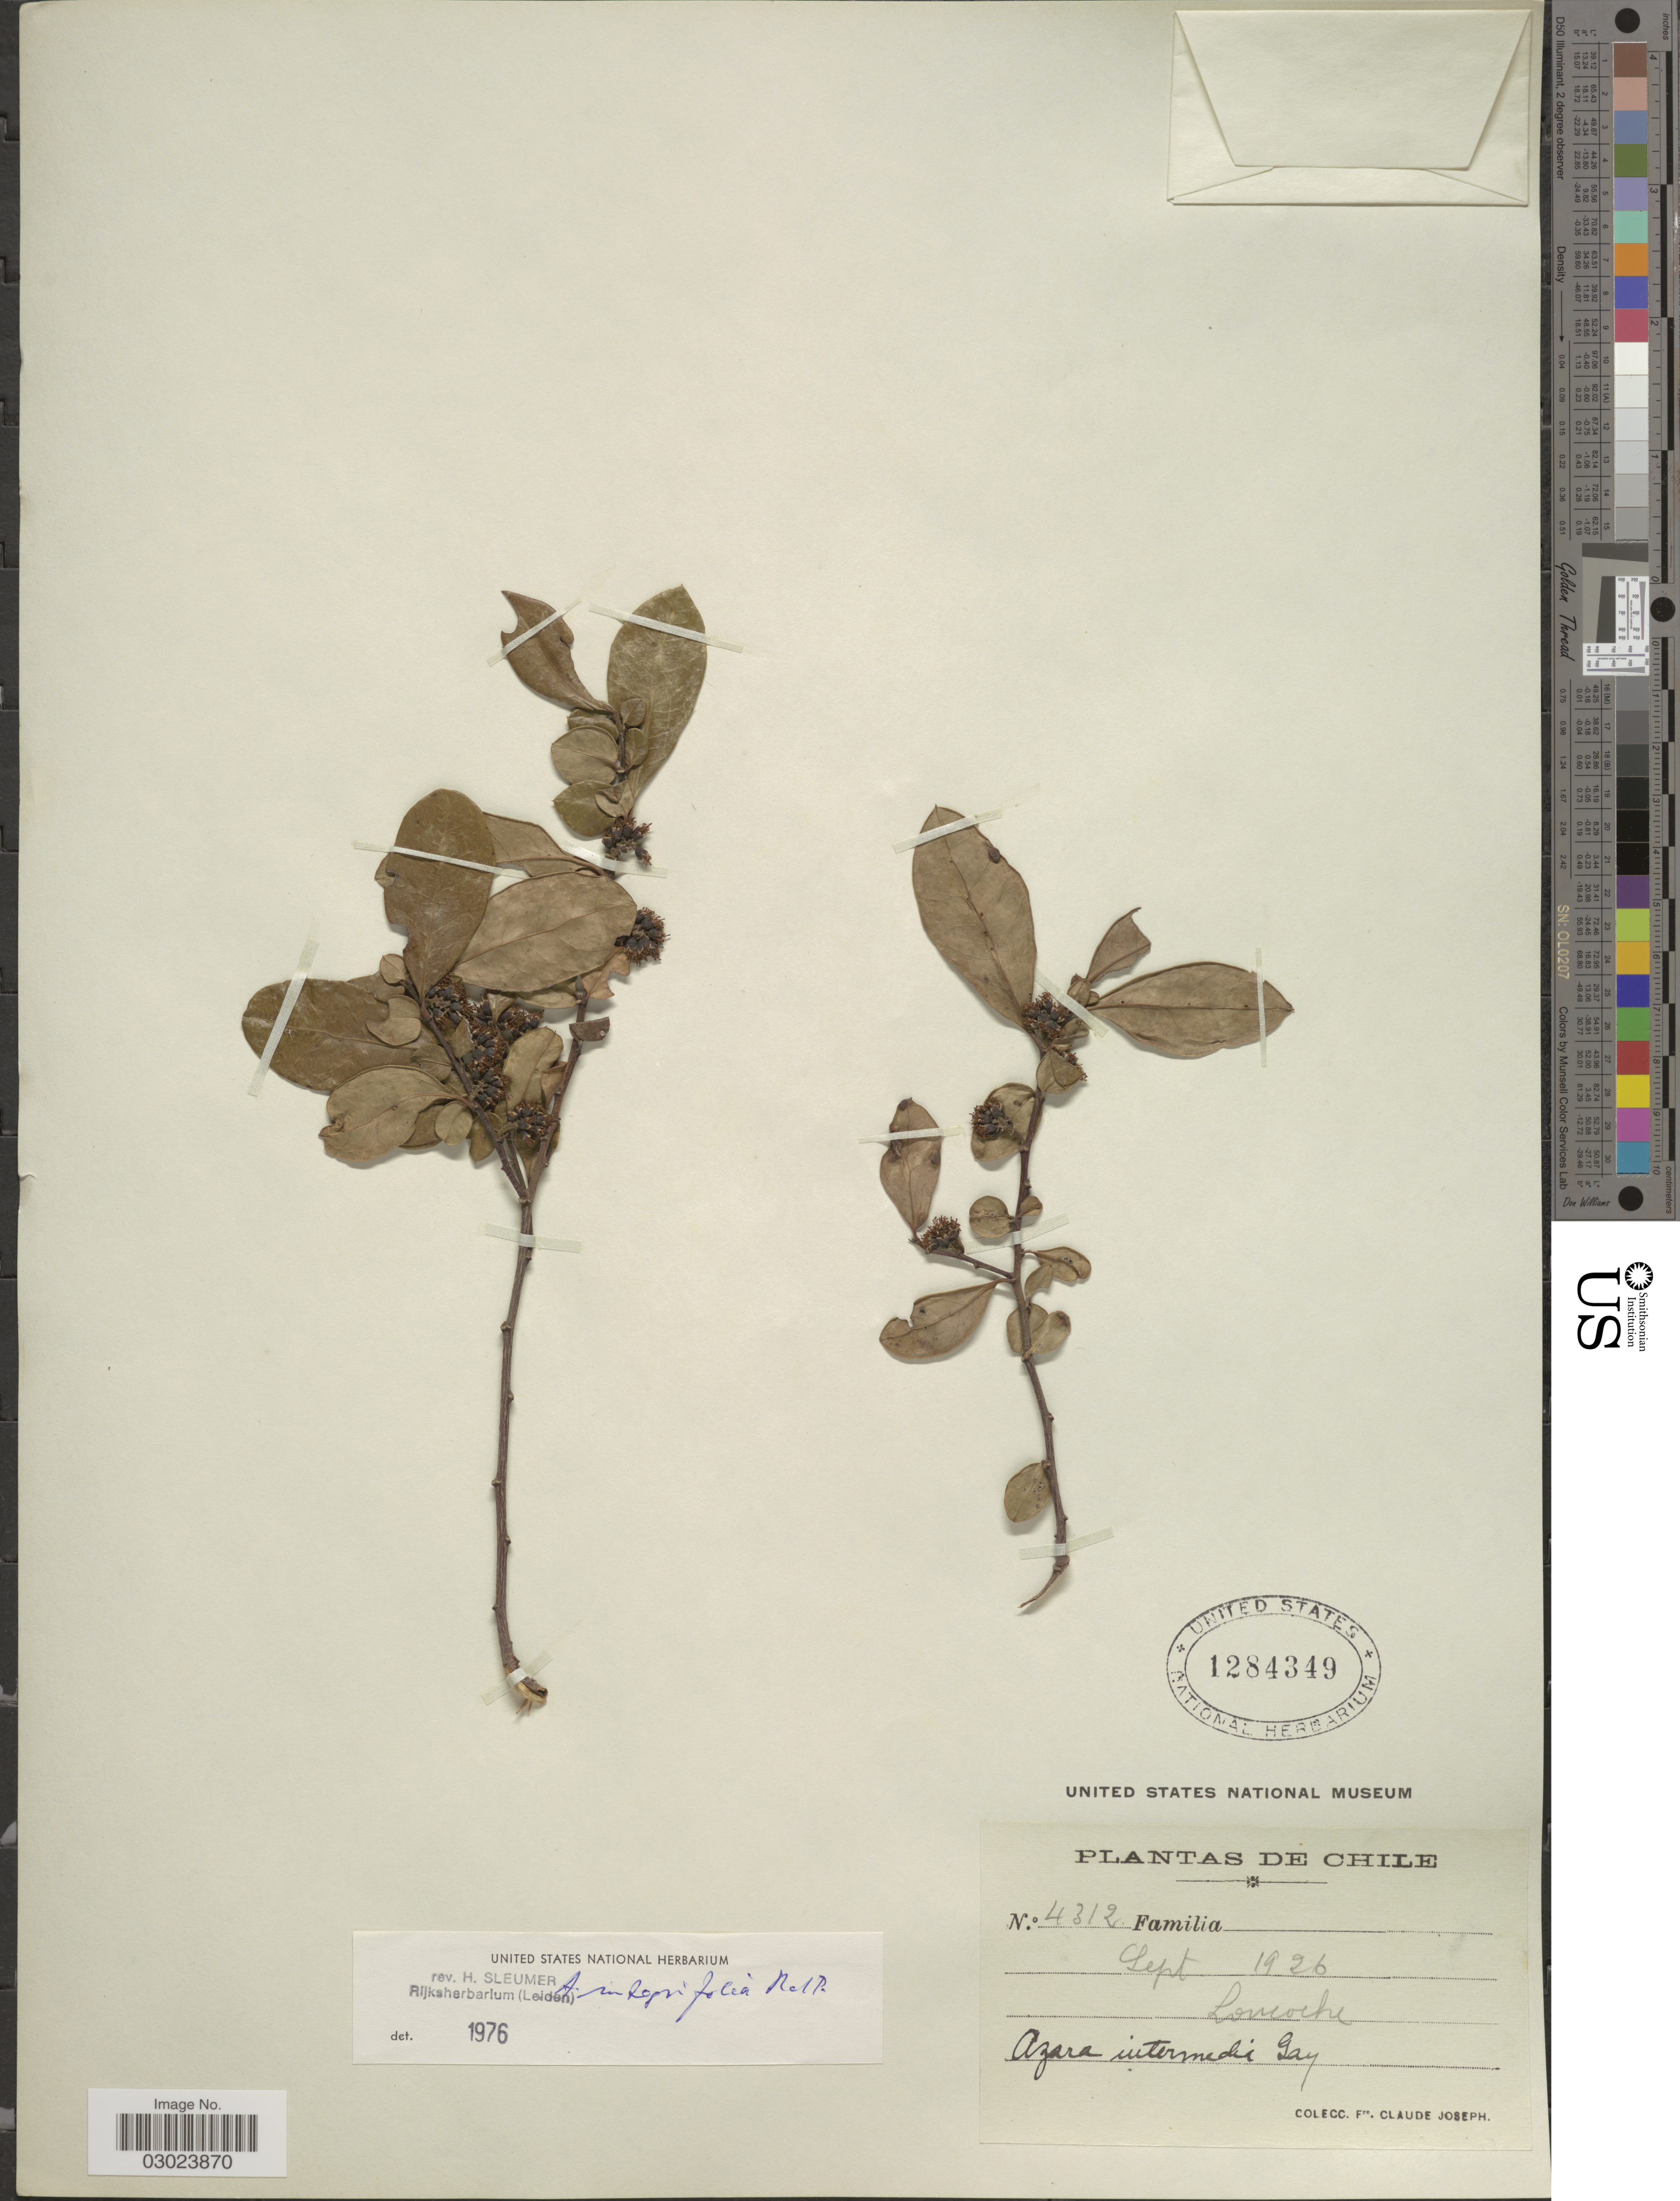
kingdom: Plantae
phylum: Tracheophyta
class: Magnoliopsida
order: Malpighiales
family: Salicaceae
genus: Azara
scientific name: Azara integrifolia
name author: Ruiz & Pav.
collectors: Bro. Claude-Joseph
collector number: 4312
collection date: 1926-09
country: Chile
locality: Loncoche.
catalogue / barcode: US 1284349